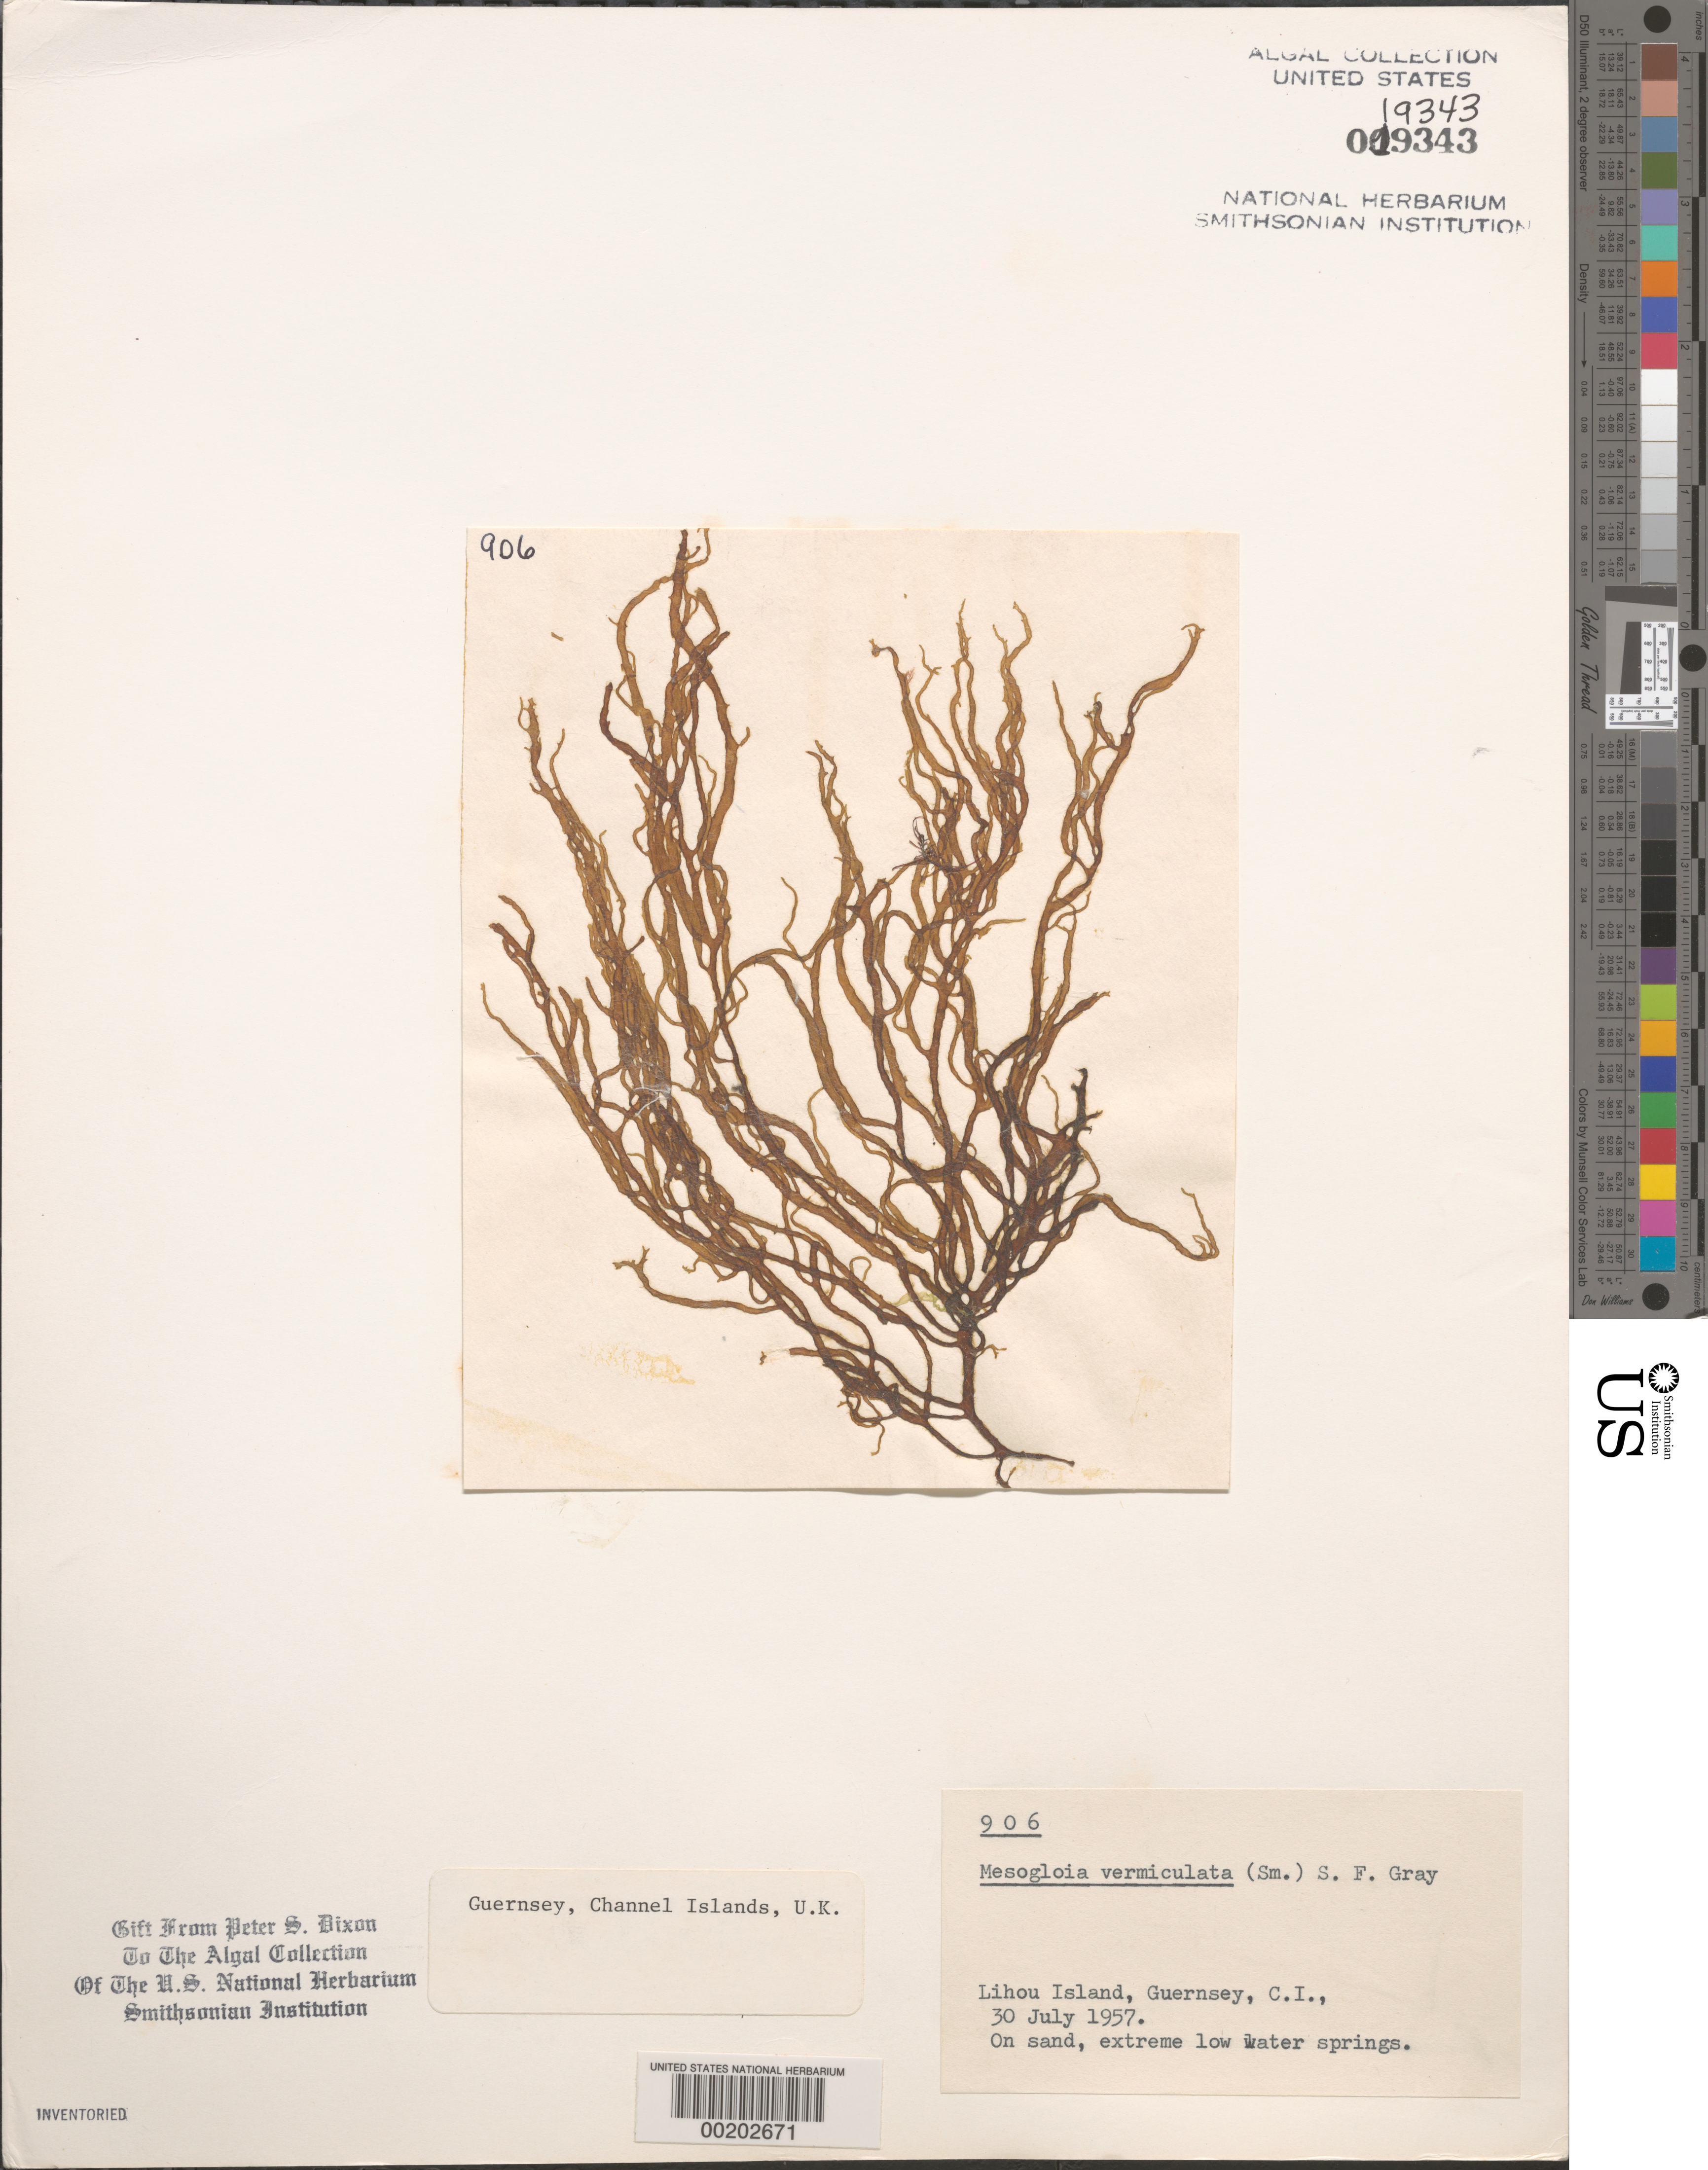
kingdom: Chromista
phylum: Ochrophyta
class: Phaeophyceae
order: Ectocarpales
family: Chordariaceae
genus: Mesogloia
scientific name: Mesogloia vermiculata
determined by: Dixon, P. S.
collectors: P. S. Dixon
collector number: PSD 906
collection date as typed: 30 Jul 1957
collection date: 1957-07-30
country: United Kingdom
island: Guernsey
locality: Channel Islands. Bailiwick of Guernsey. Lihou.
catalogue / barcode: US 19343